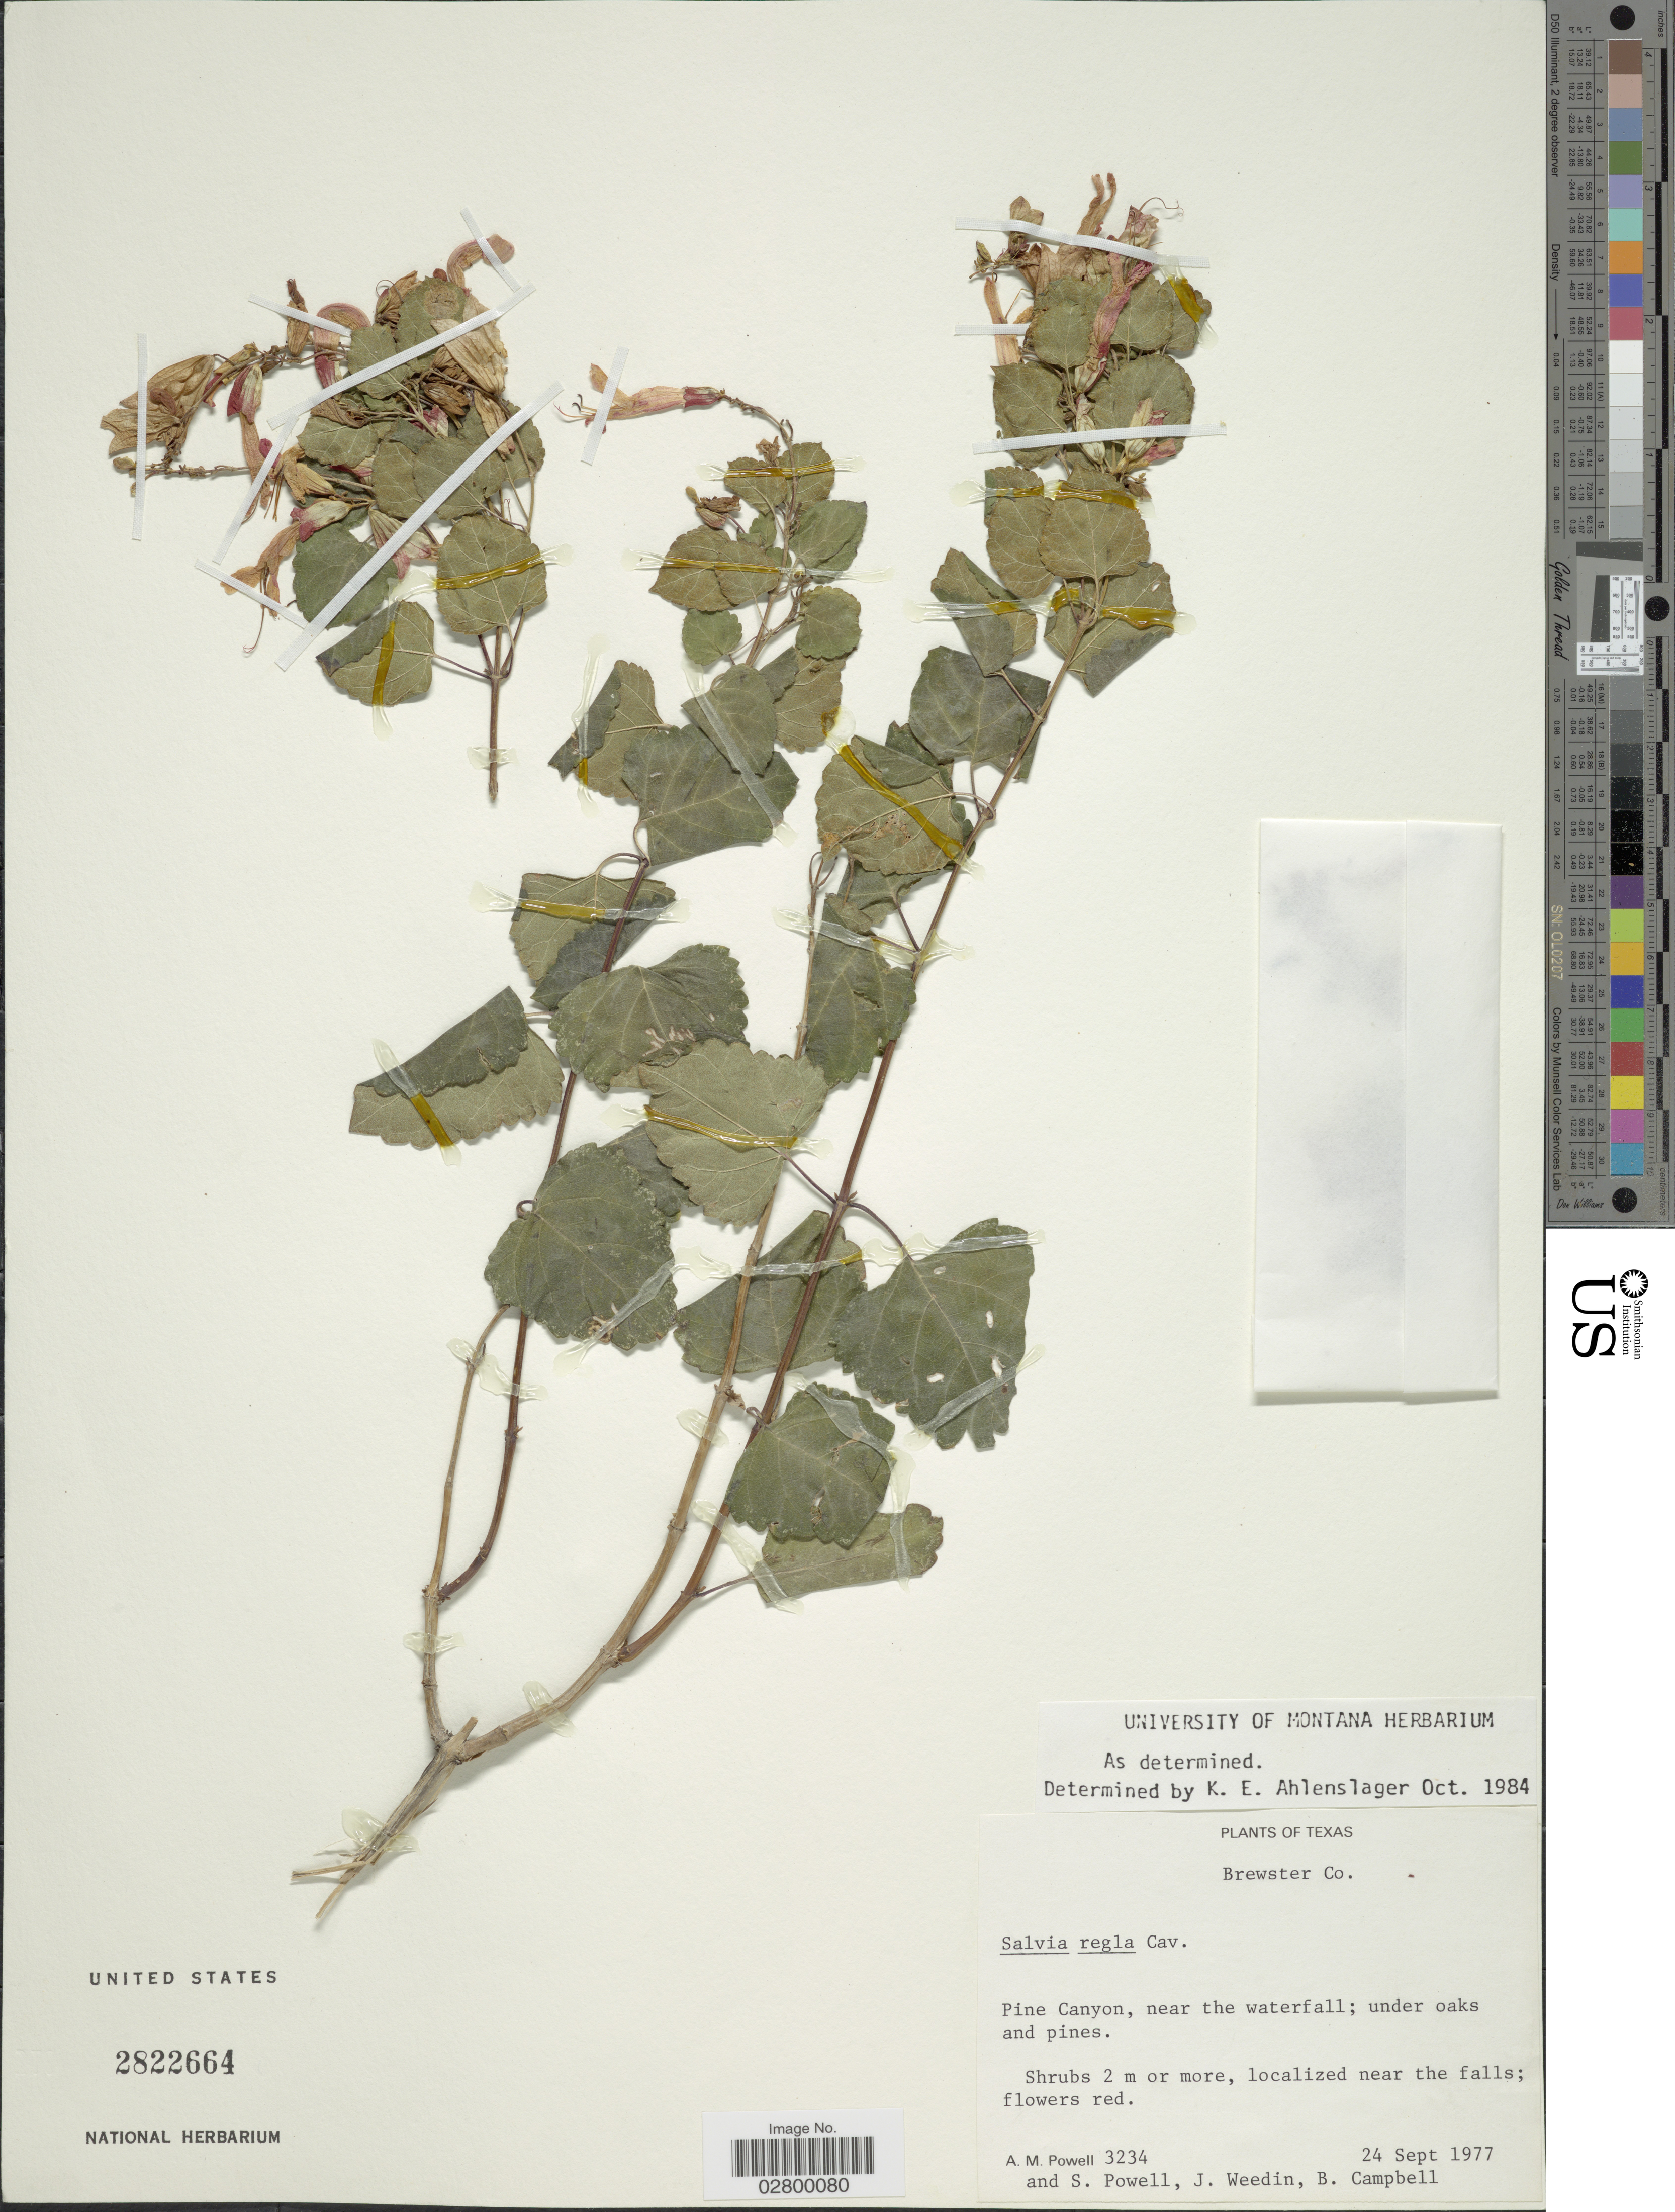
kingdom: Plantae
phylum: Tracheophyta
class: Magnoliopsida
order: Lamiales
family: Lamiaceae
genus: Salvia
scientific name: Salvia regla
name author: Cav.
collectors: A. M. Powell, S. Powell, J. Weedin & B. Campbell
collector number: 3234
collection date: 1977-09-24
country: United States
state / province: Texas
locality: Brewster Co., Pine Cayon, near the waterfall.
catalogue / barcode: US 2822664